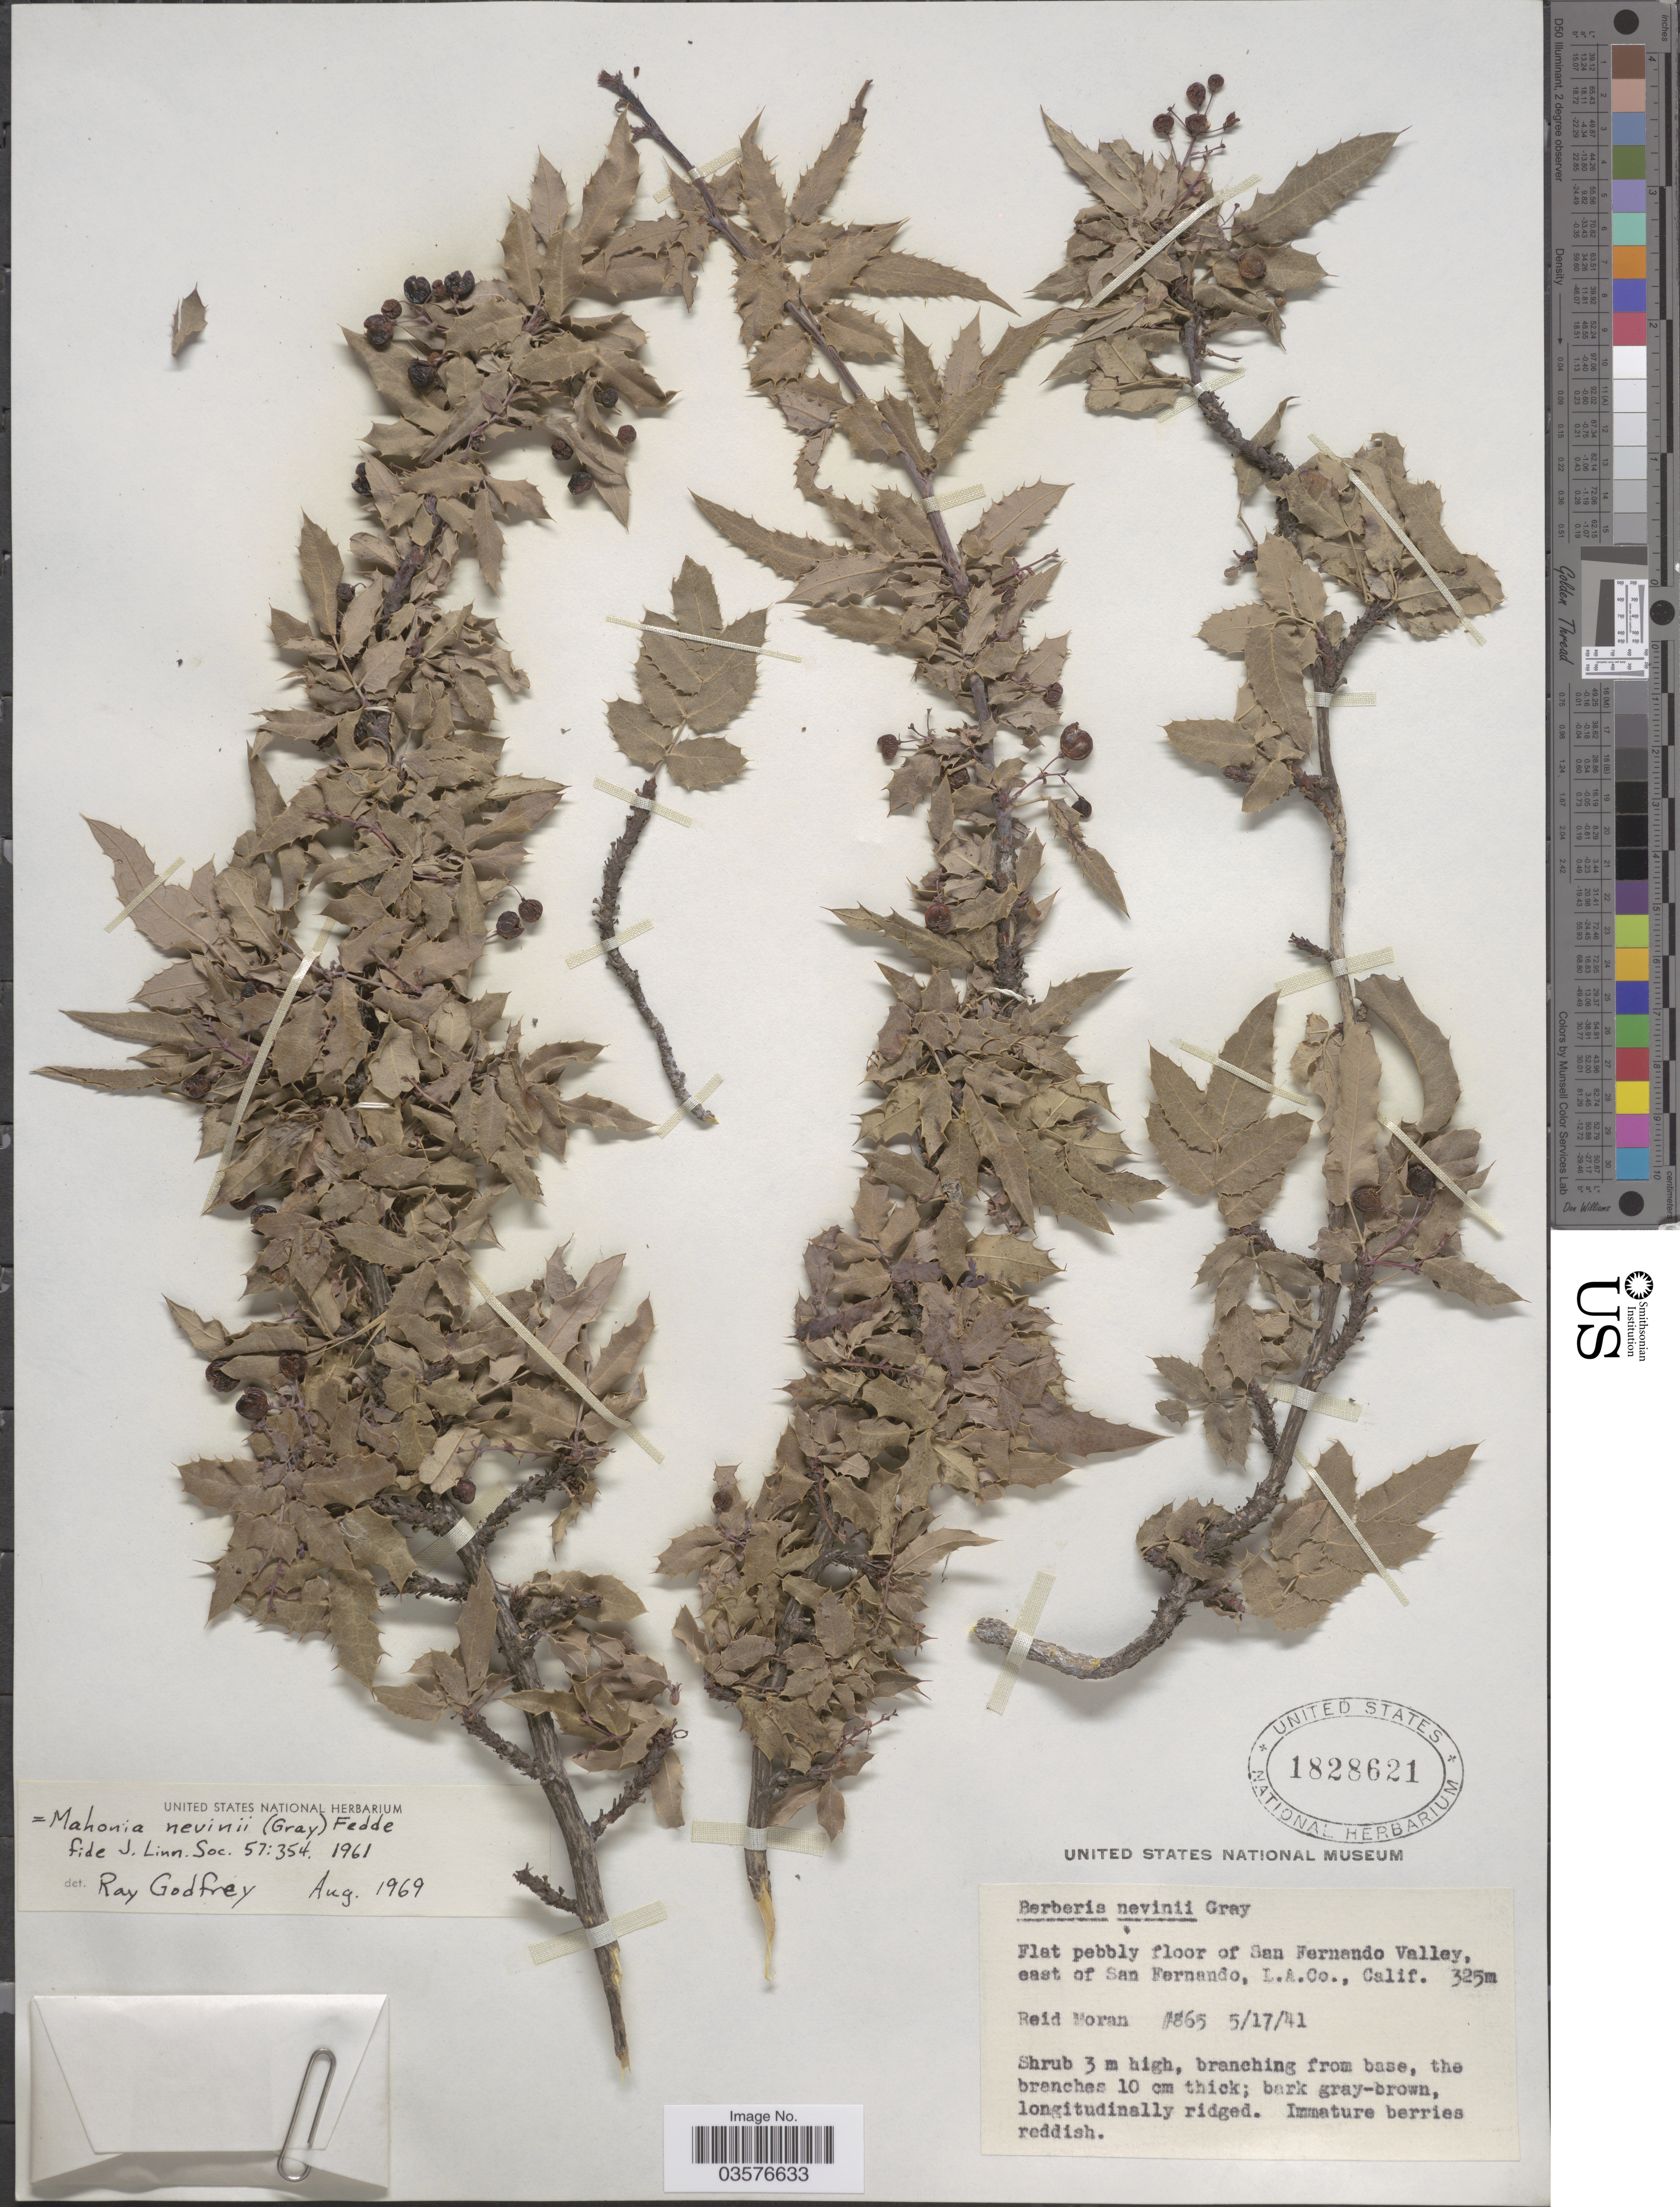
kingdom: Plantae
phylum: Tracheophyta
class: Magnoliopsida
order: Ranunculales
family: Berberidaceae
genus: Mahonia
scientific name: Mahonia nevinii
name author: (A. Gray) Fedde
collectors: R. Moran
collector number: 865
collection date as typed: Transcribed d/m/y: 17/5/41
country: United States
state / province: California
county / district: Los Angeles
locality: Flat pebbly floor of San Fernando Valley, east of San Fernando, L.A. Co.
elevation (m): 325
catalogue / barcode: US 1828621